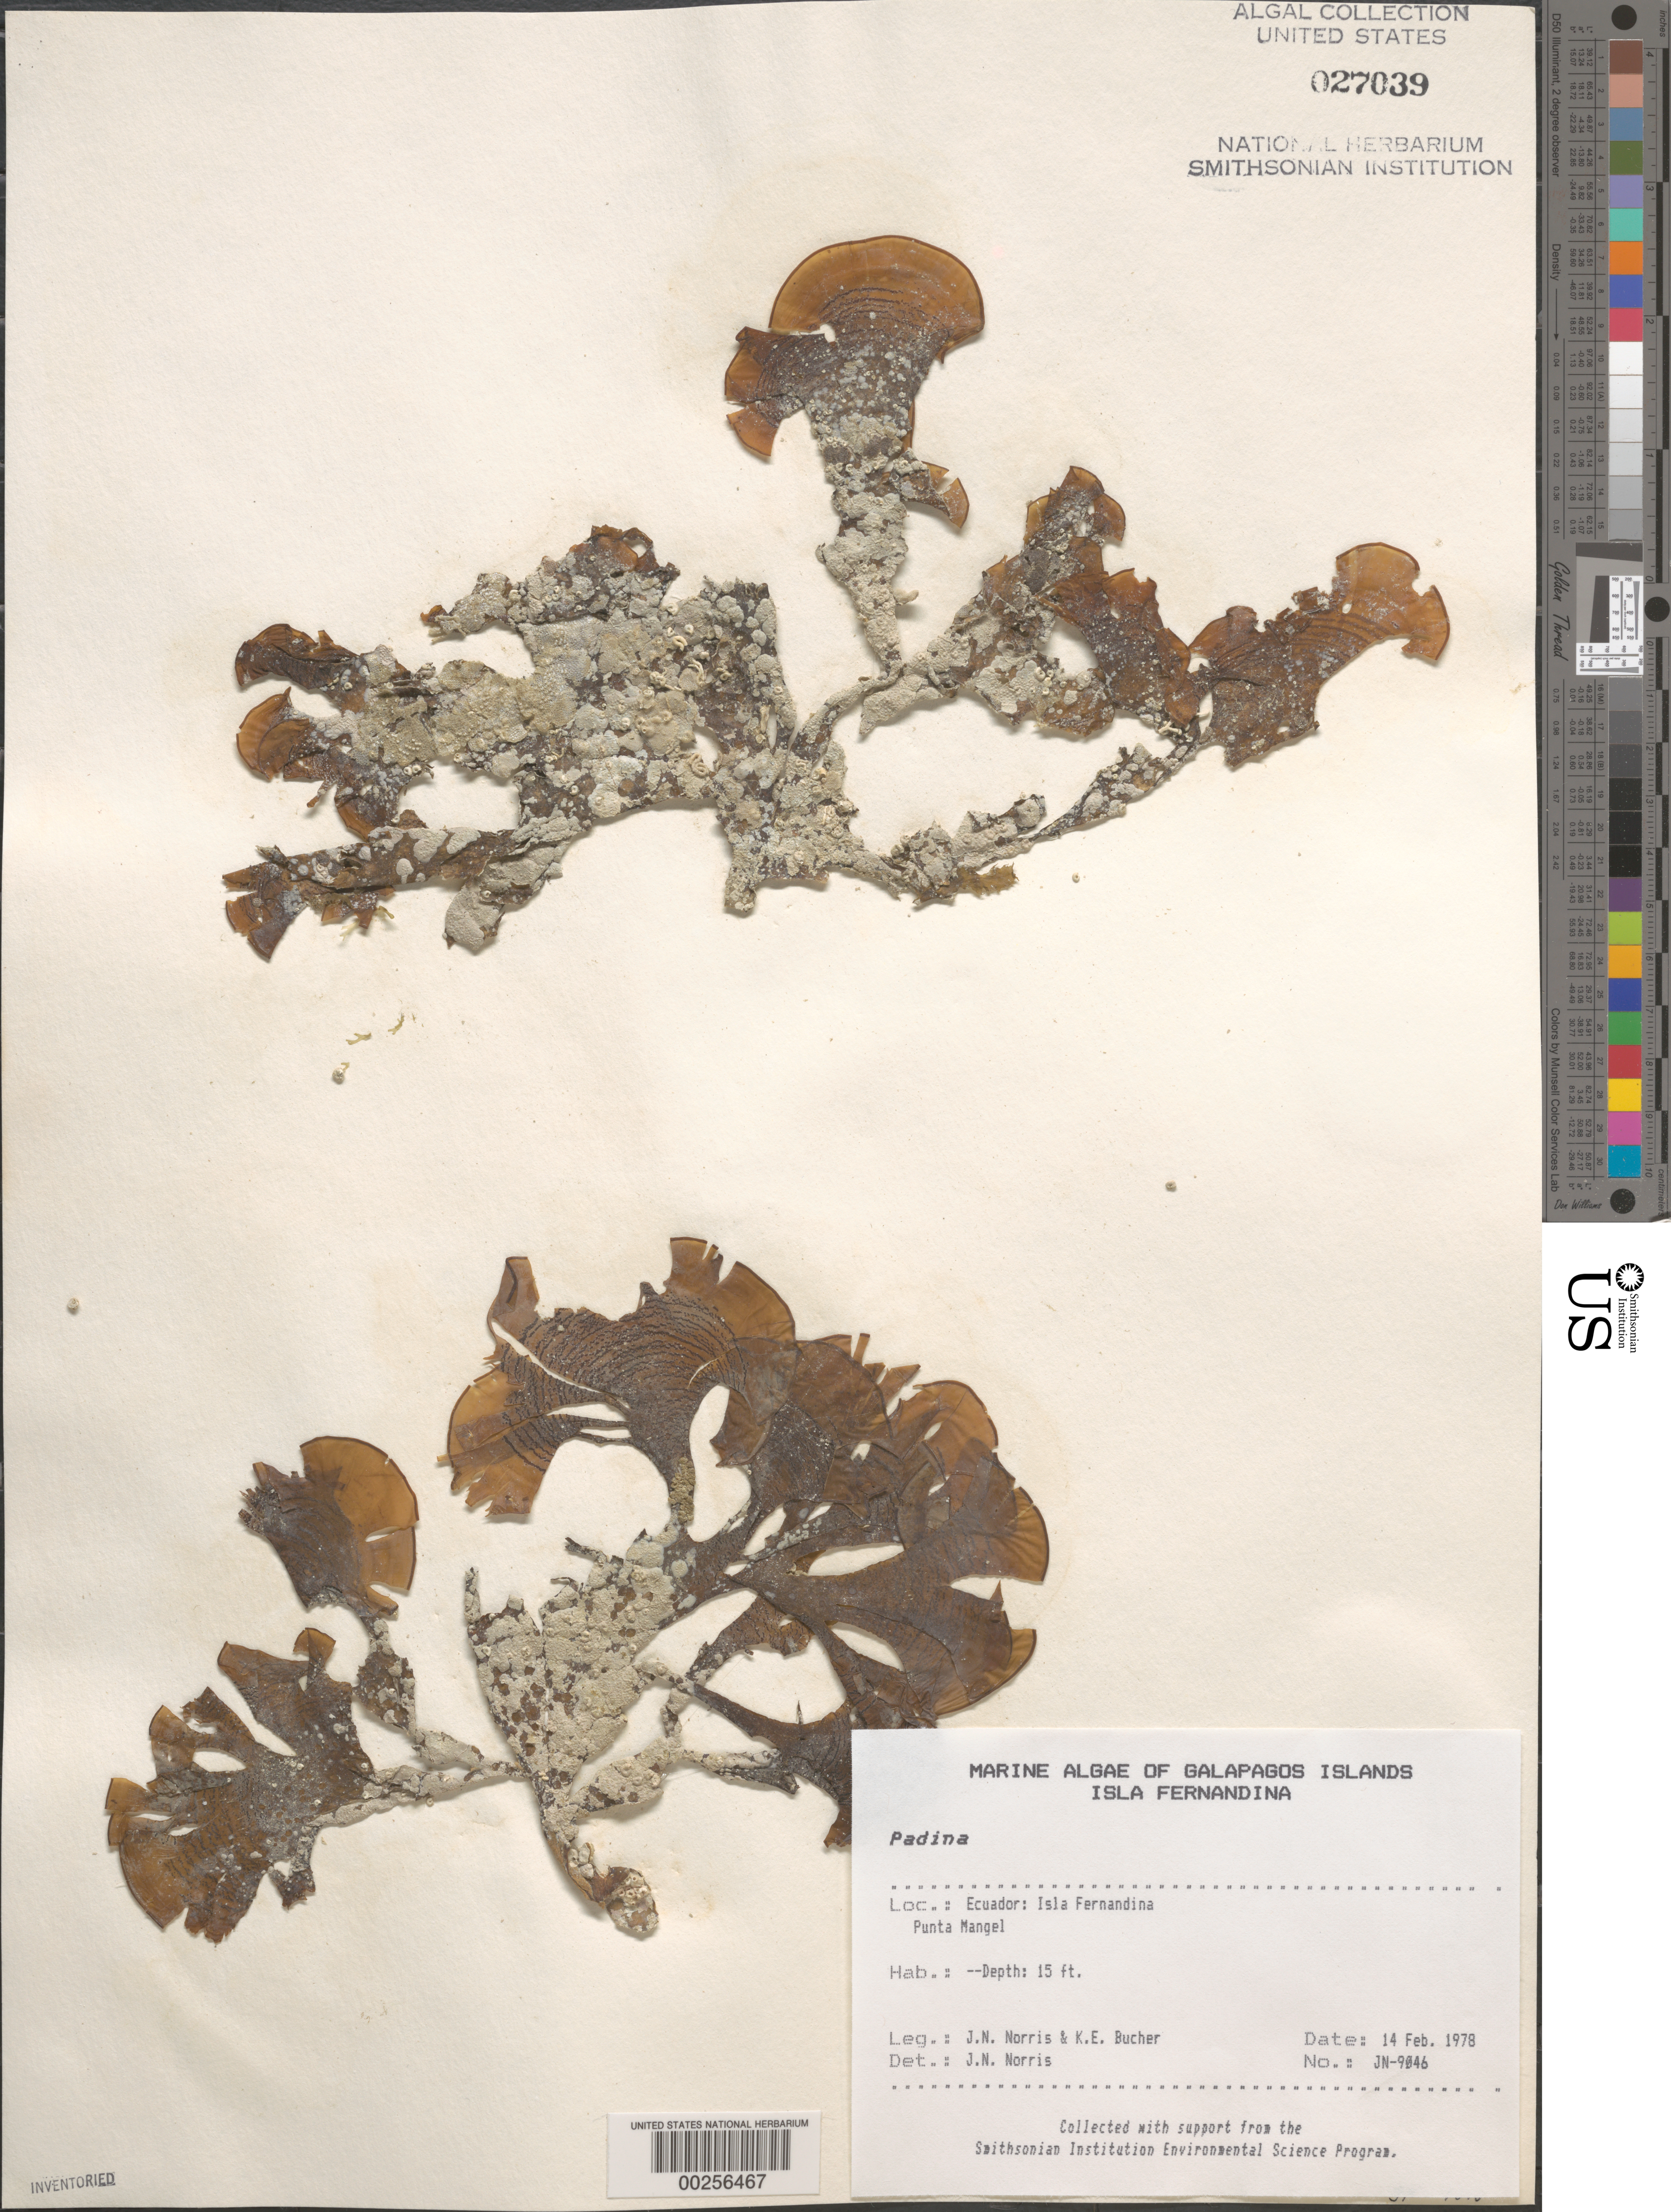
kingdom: Chromista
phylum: Ochrophyta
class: Phaeophyceae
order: Dictyotales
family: Dictyotaceae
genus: Padina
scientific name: Padina sp.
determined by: Norris, James N.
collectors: J. N. Norris & K. E. Bucher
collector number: JN-9046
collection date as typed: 14 Feb 1978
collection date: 1978-02-14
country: Ecuador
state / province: Colón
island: Fernandina [Narborough]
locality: Punta Mangel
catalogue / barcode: US 27039